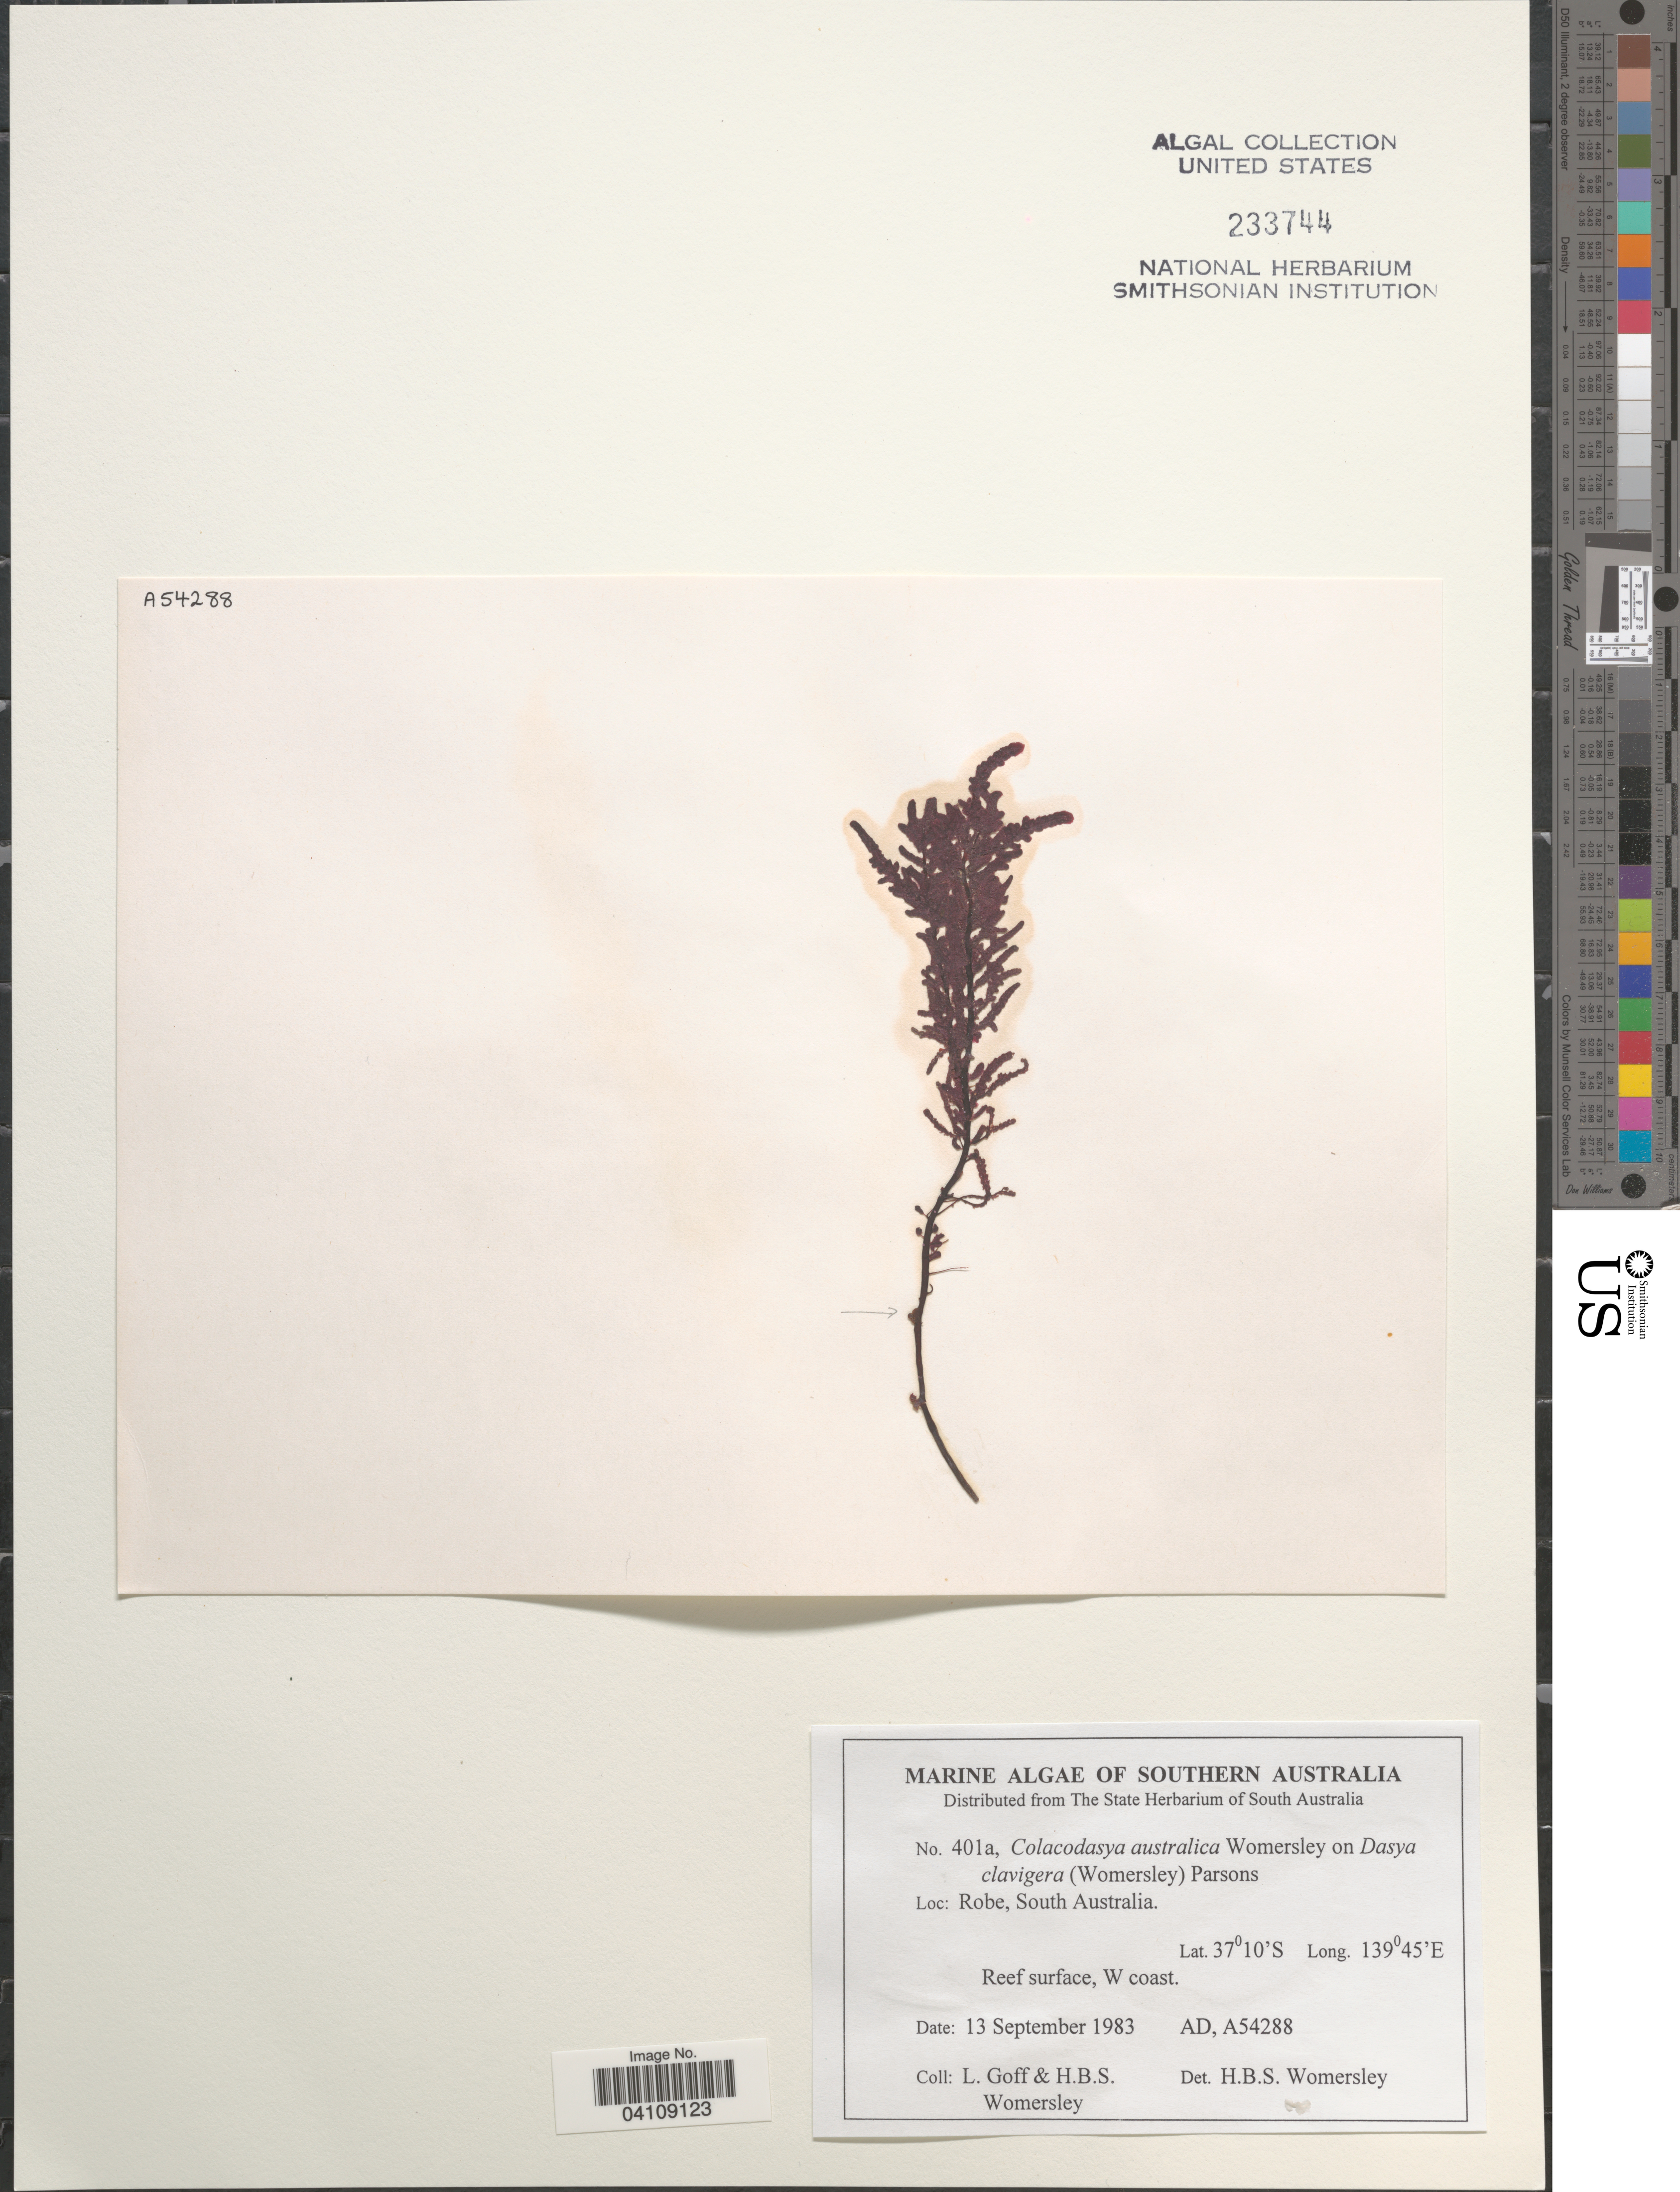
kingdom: Plantae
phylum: Rhodophyta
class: Florideophyceae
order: Ceramiales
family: Dasyaceae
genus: Colacodasya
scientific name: Colacodasya australica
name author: Womersley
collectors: Goff, L. & H. B. S. Womersley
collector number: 401a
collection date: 1983-09-13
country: Australia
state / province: South Australia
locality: Southern Australia. Robe. Reef surface, W coast.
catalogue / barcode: US 233744